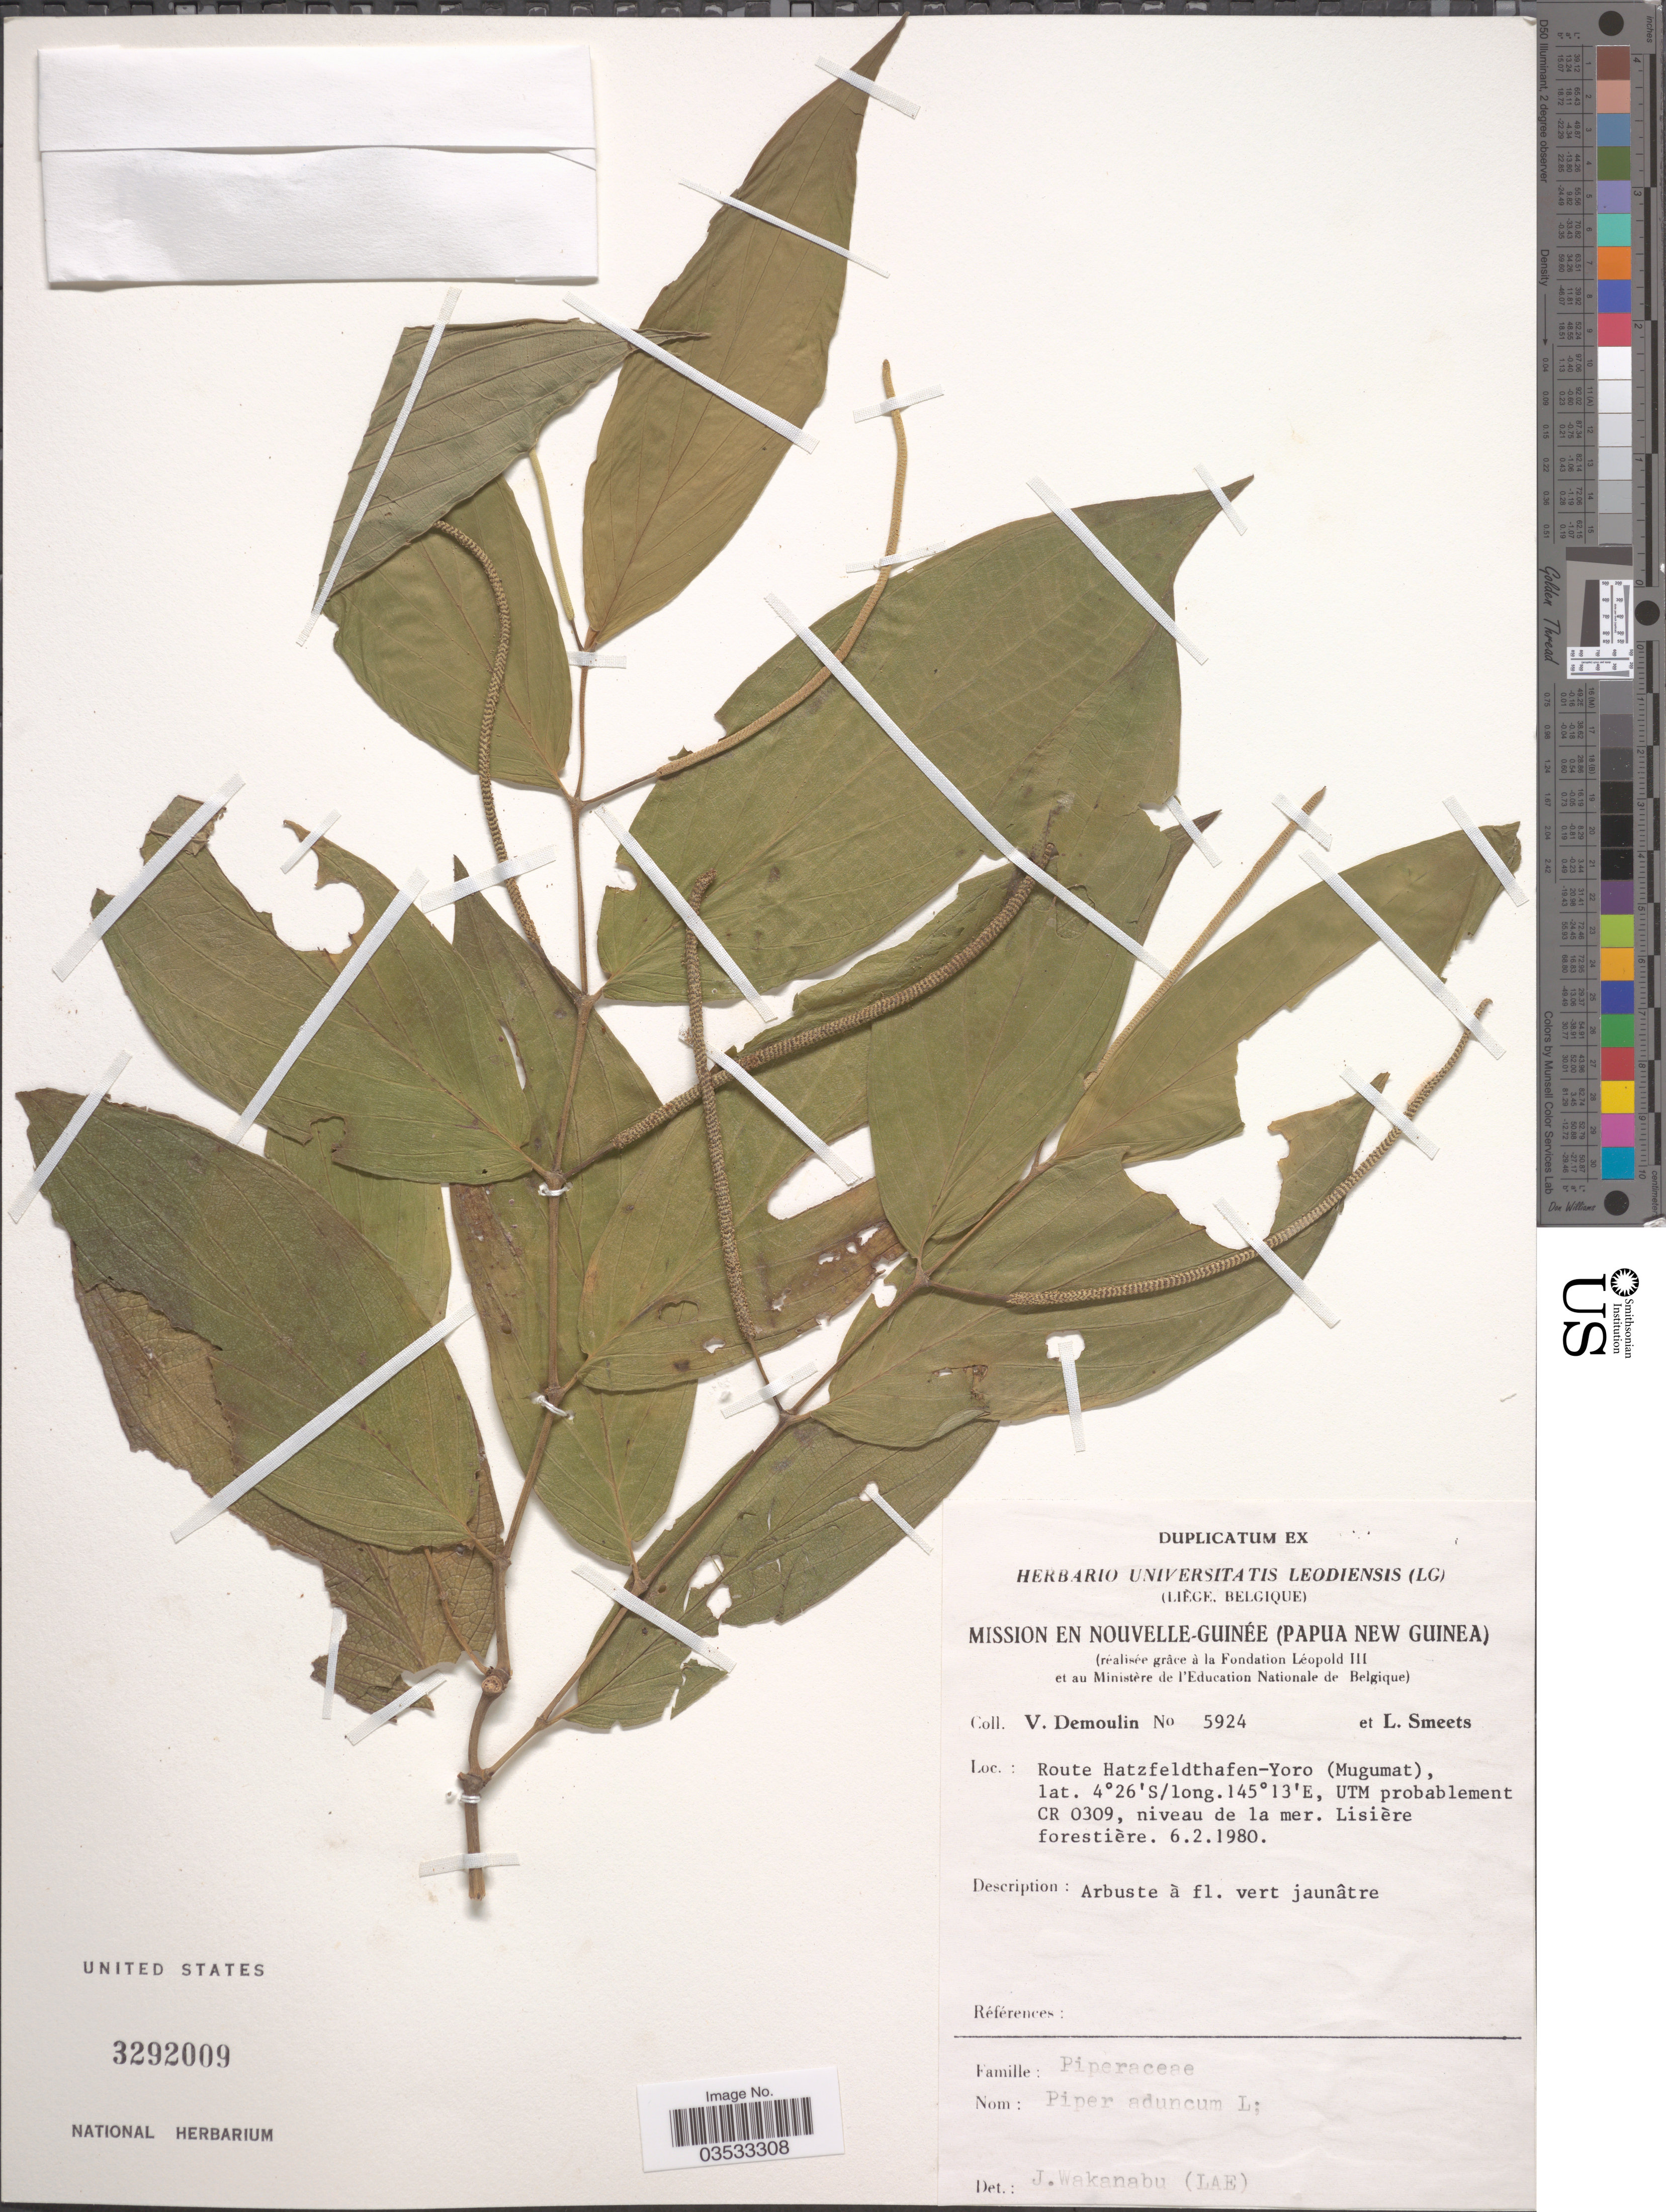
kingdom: Plantae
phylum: Tracheophyta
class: Magnoliopsida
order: Piperales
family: Piperaceae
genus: Piper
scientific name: Piper aduncum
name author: L.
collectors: V. Demoulin & L. Smeets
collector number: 5924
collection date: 1980-02-06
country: Papua New Guinea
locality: Nouvelle-Guinée. Route Hatzfeldthafen-Yoro (Mugumat), UTM probablement CR 0309.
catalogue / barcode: US 3292009